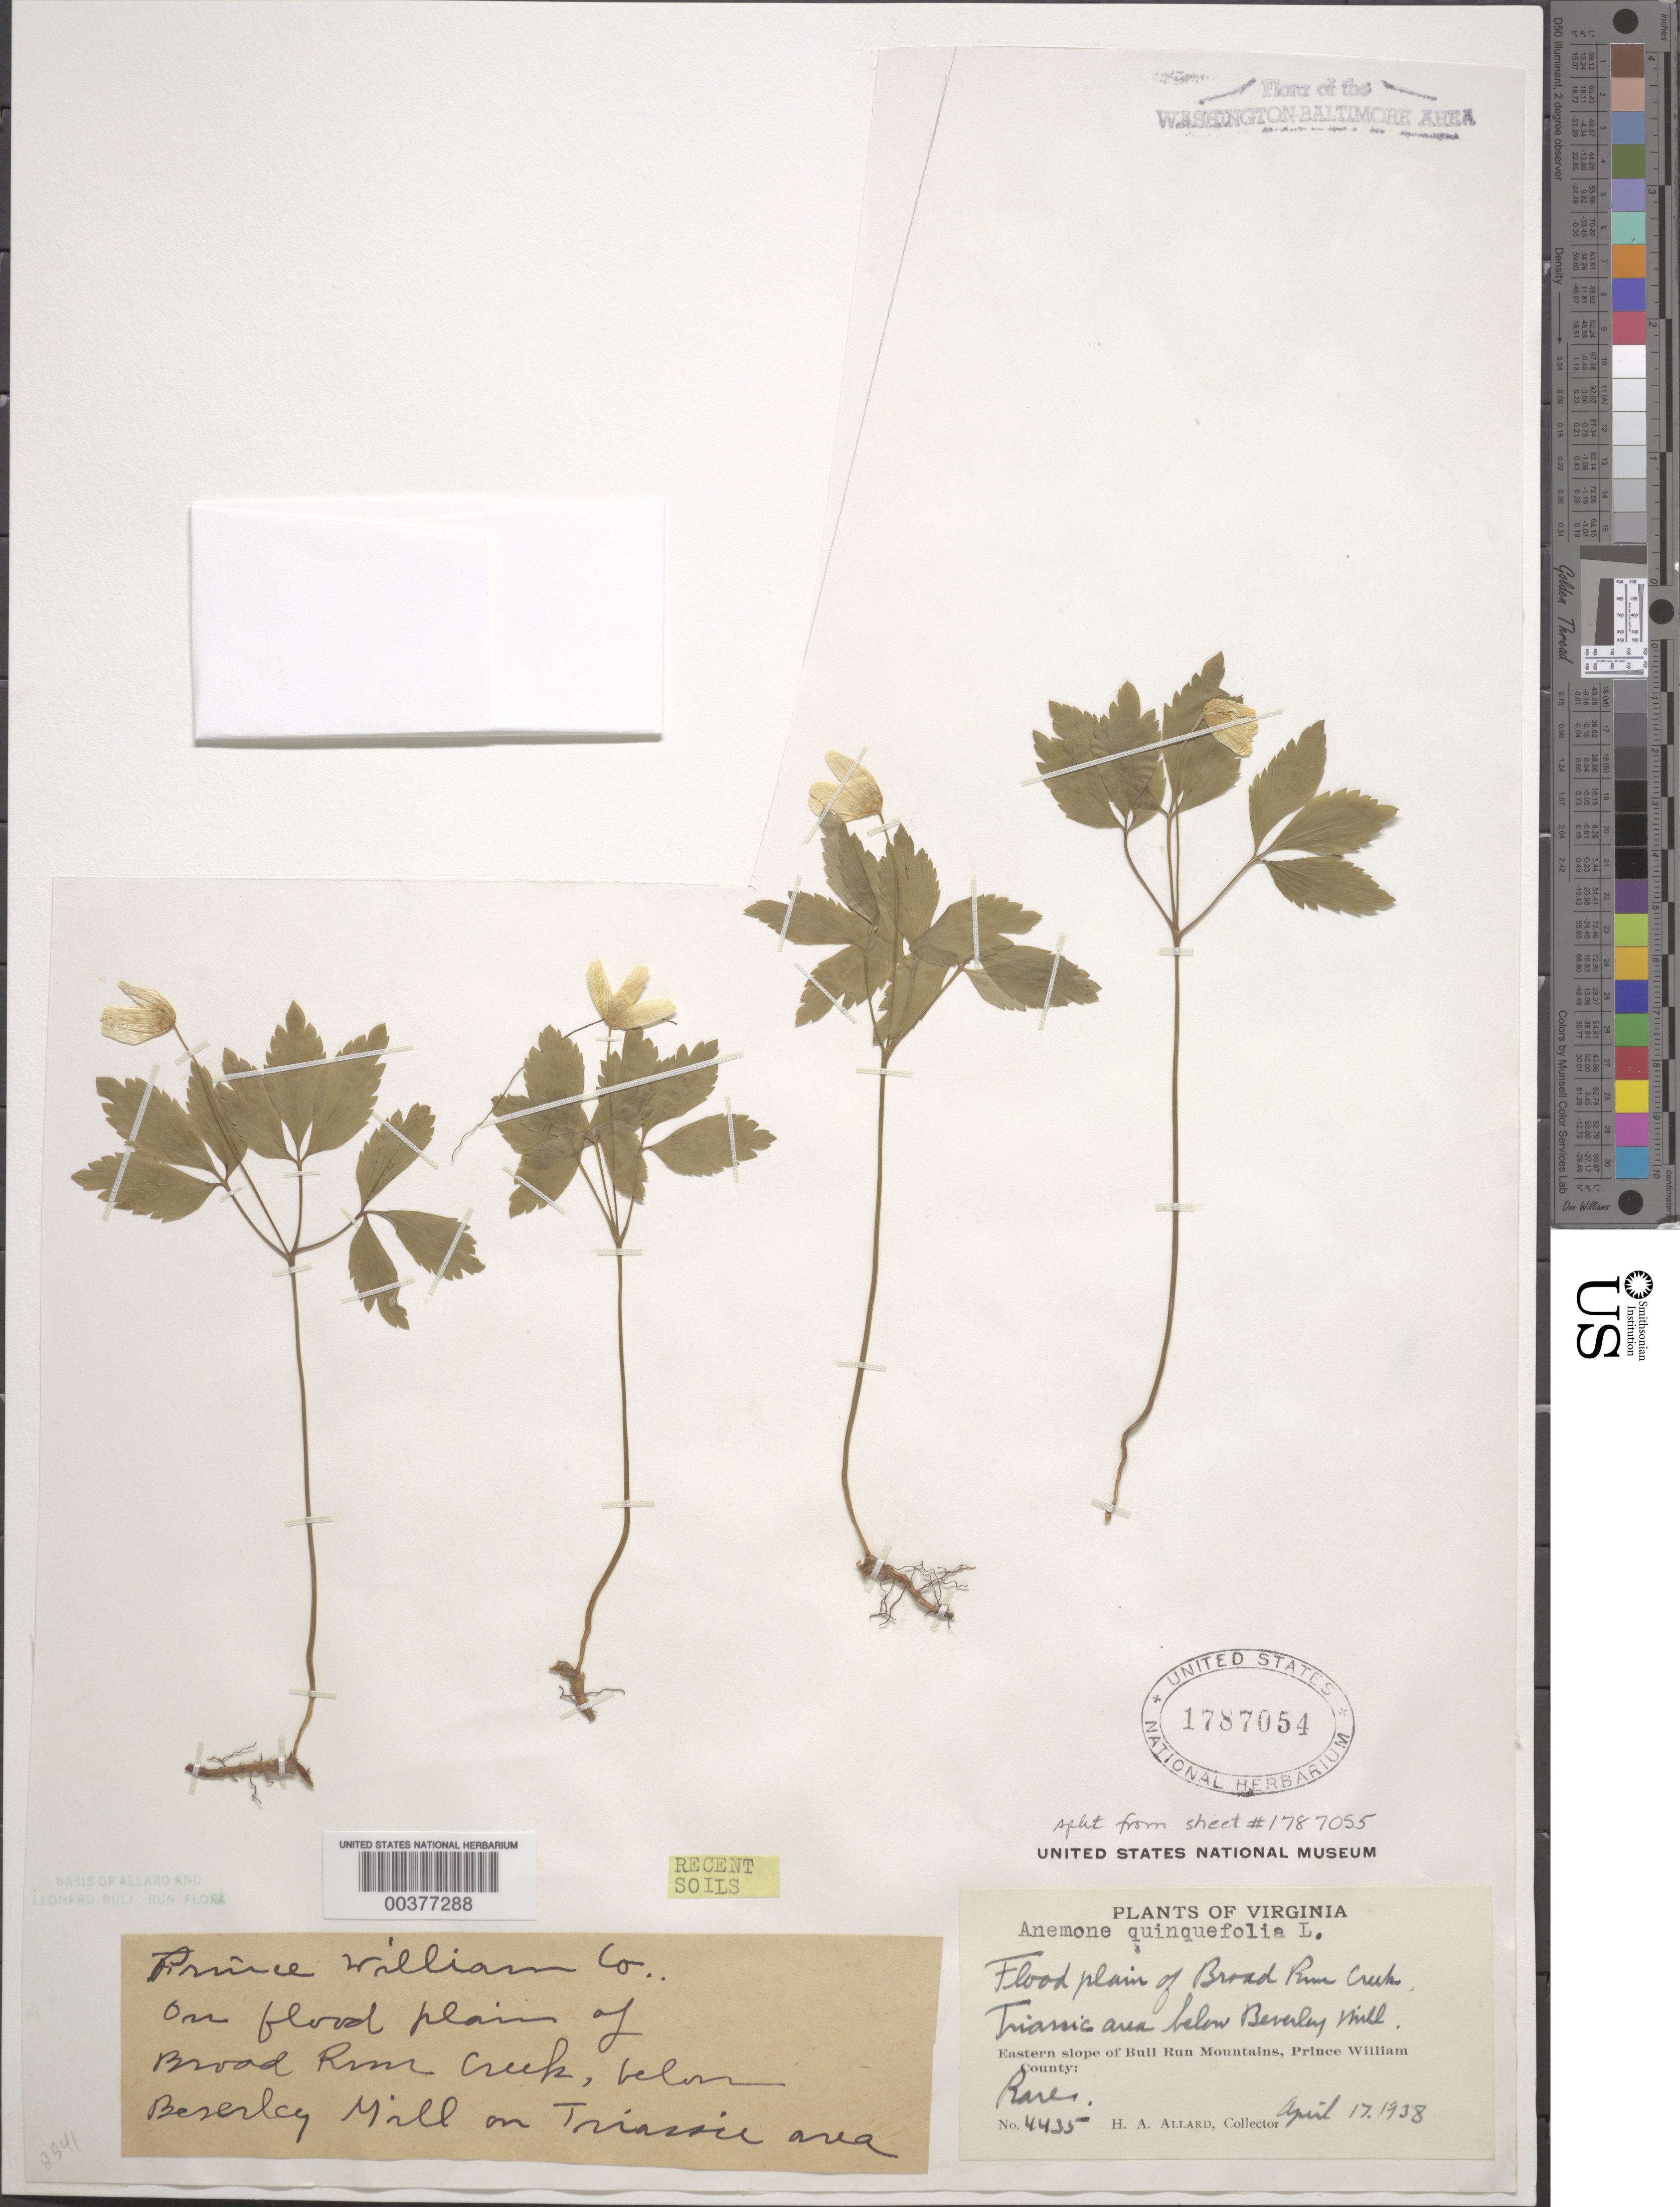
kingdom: Plantae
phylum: Tracheophyta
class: Magnoliopsida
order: Ranunculales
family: Ranunculaceae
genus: Anemone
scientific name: Anemone quinquefolia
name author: L.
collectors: H. A. Allard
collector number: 4435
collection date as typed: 17 Apr 1938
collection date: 1938-04-17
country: United States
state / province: Virginia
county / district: Prince William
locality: Broad Run below Beverley Mill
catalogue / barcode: US 1787054